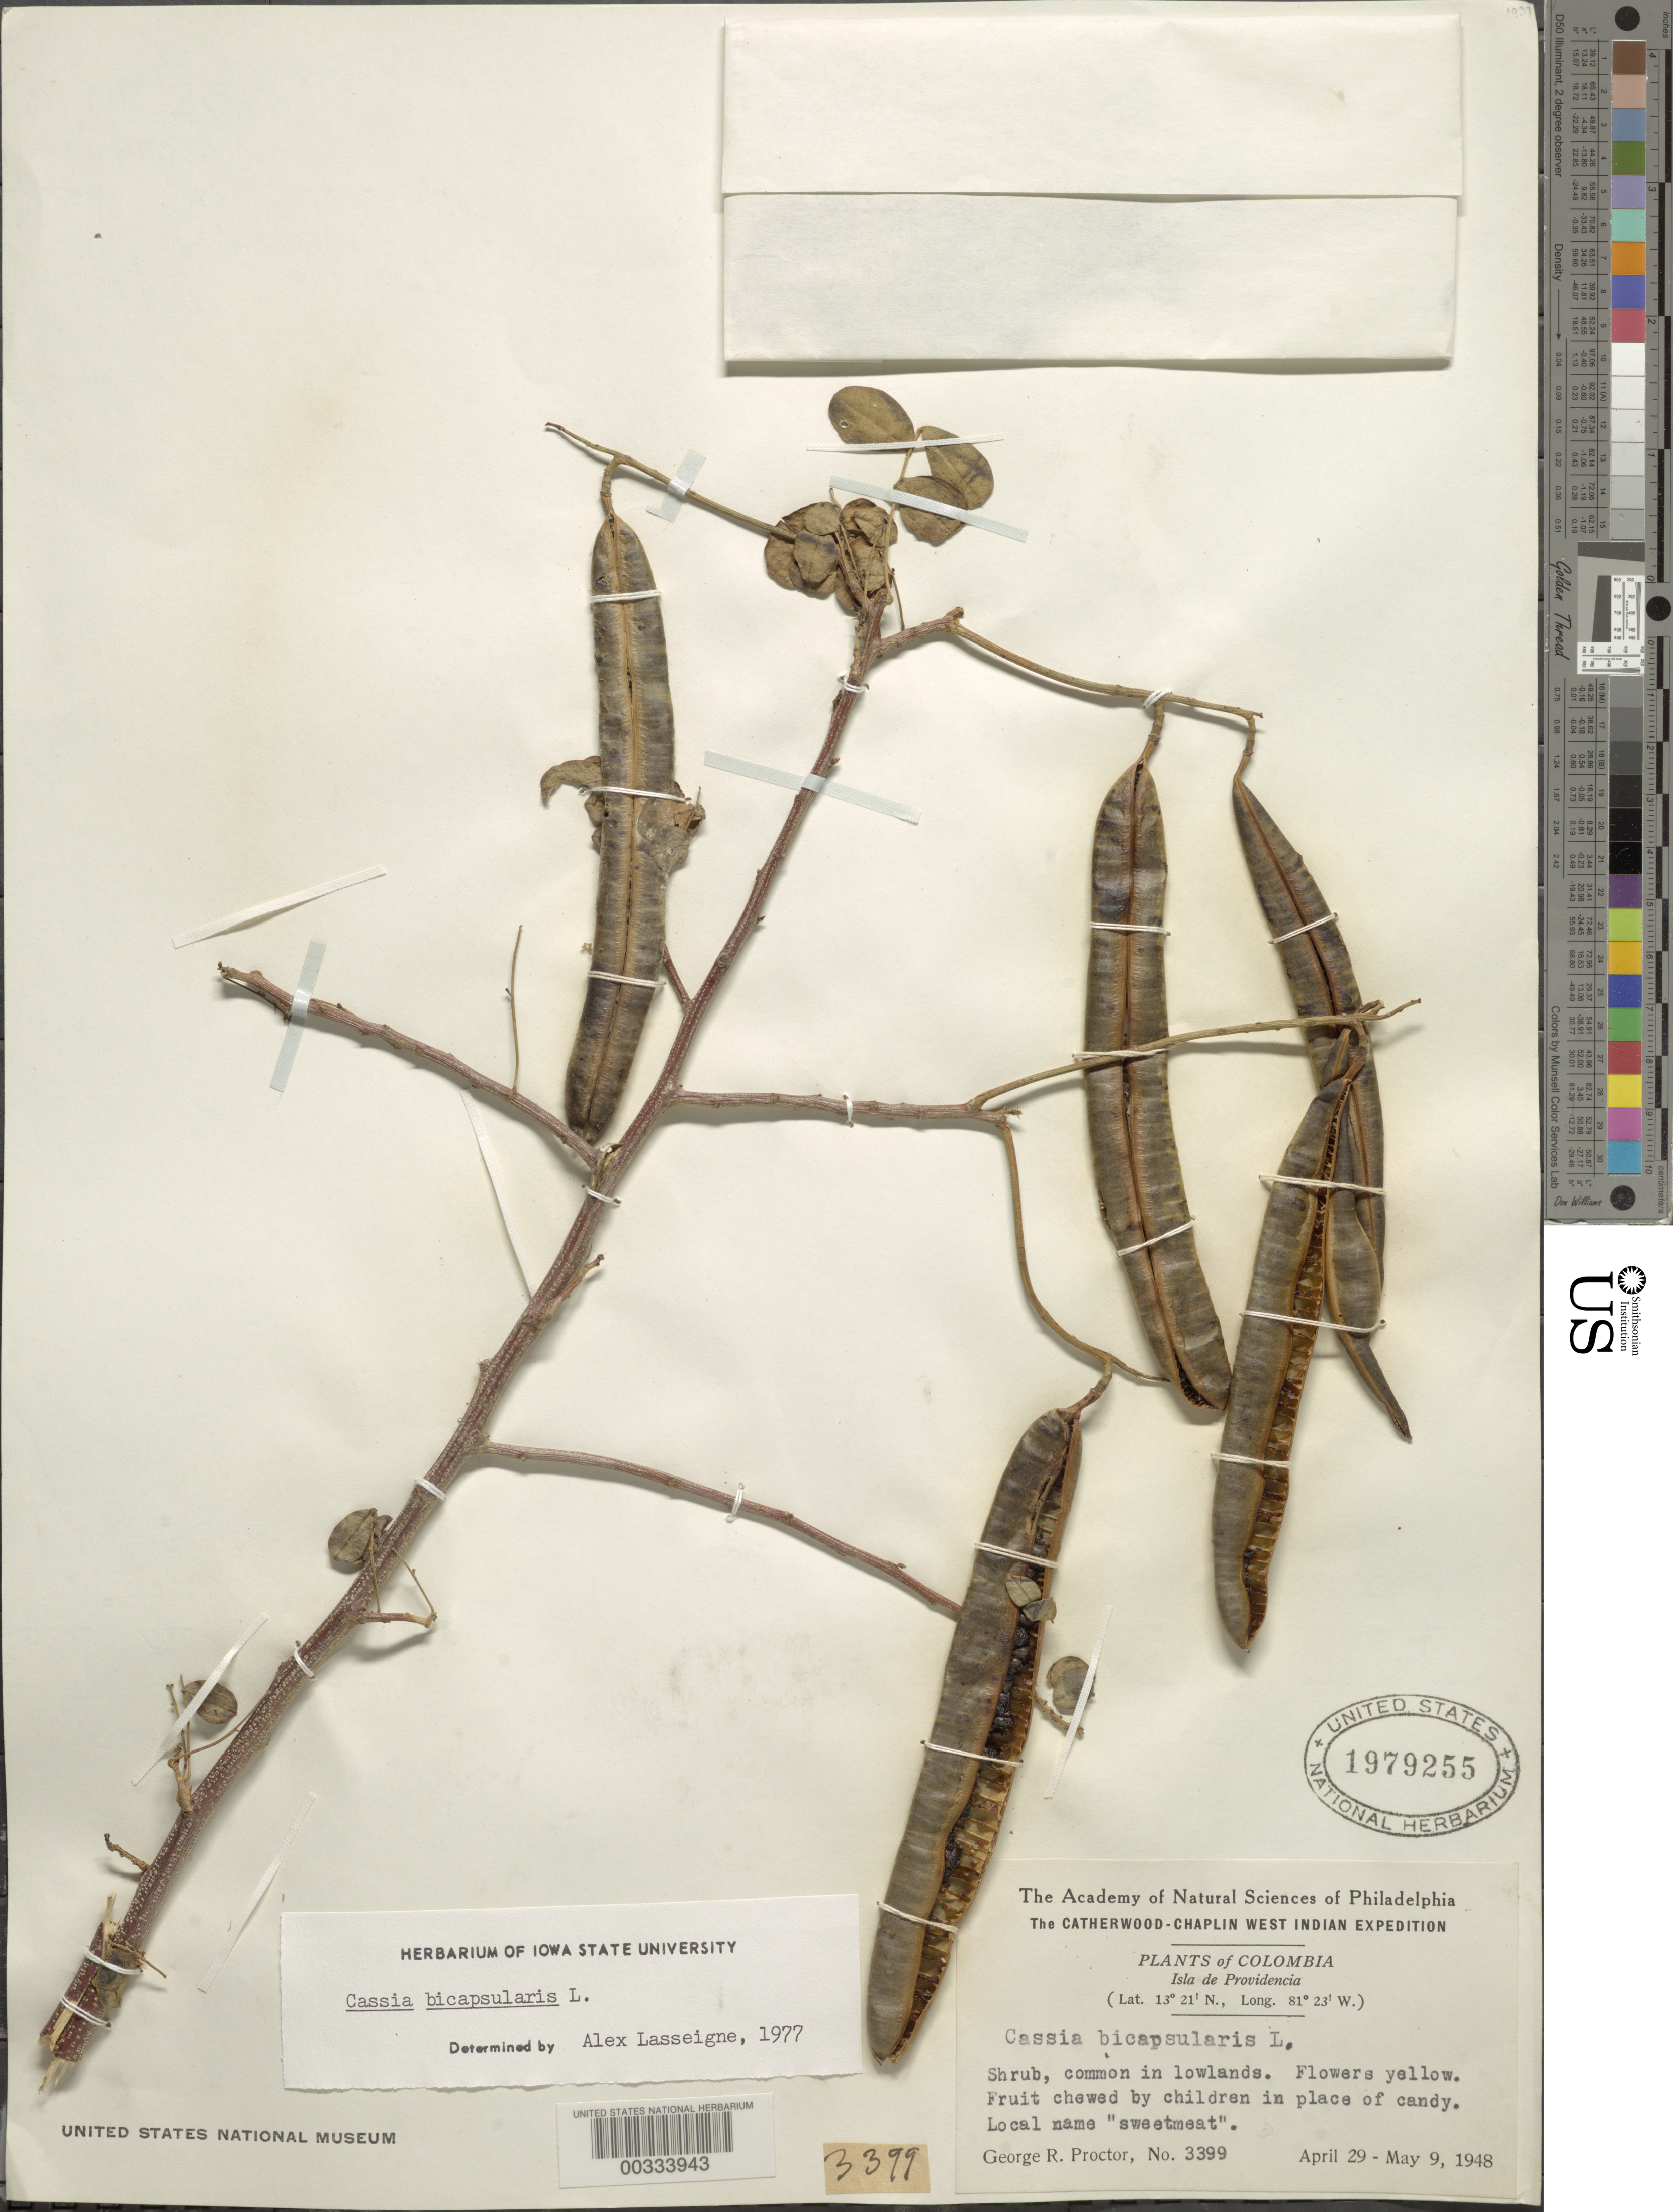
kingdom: Plantae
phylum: Tracheophyta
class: Magnoliopsida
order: Fabales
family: Fabaceae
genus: Senna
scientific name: Senna bicapsularis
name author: (L.) Roxb.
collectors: G. R. Proctor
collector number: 3399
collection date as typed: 29 Apr 1948 to 09 May 1948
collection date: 1948-04-29/1948-05-09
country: Colombia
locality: Isla de Providencia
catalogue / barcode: US 1979255